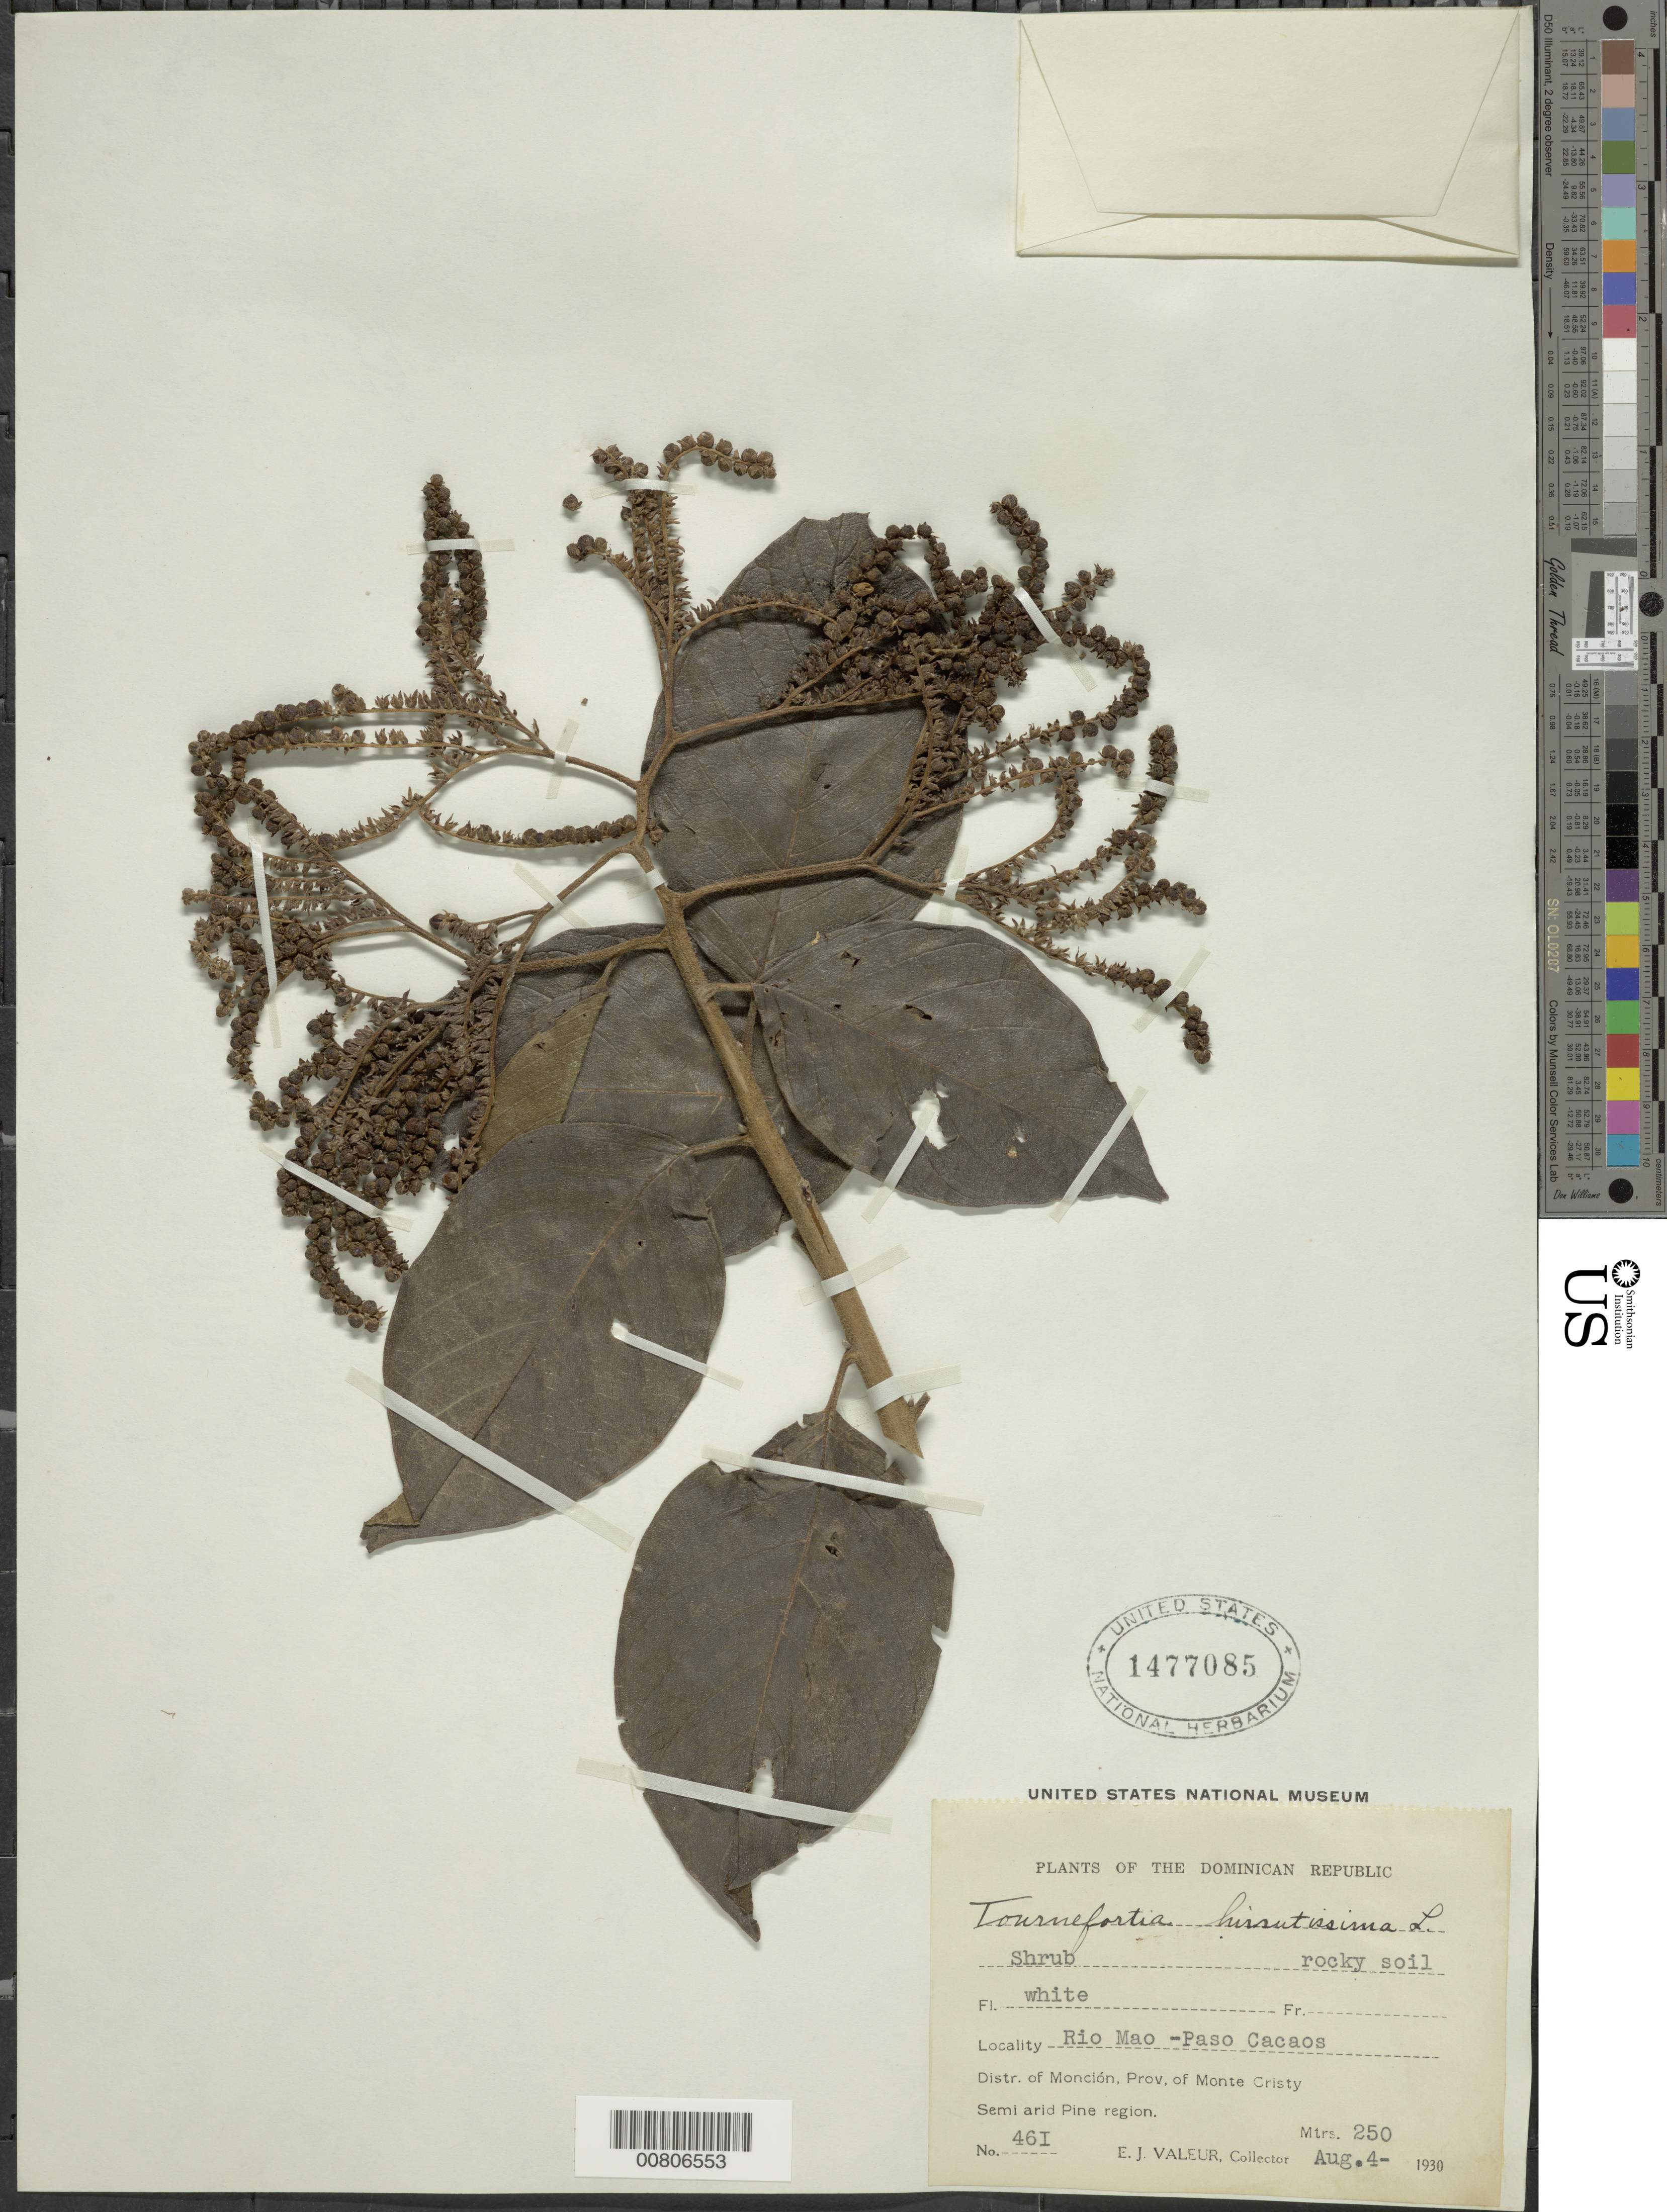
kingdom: Plantae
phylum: Tracheophyta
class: Magnoliopsida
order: Boraginales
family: Heliotropiaceae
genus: Tournefortia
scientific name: Tournefortia hirsutissima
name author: L.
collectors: E. Valeur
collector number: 461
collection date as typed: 04 Aug 1930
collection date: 1930-08-04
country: Dominican Republic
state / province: Monte Cristi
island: Hispaniola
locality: Dist. MonciRío Mao-Paso Cacaosón,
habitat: Semi-arid pine region, rocky soil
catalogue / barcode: US 1477085